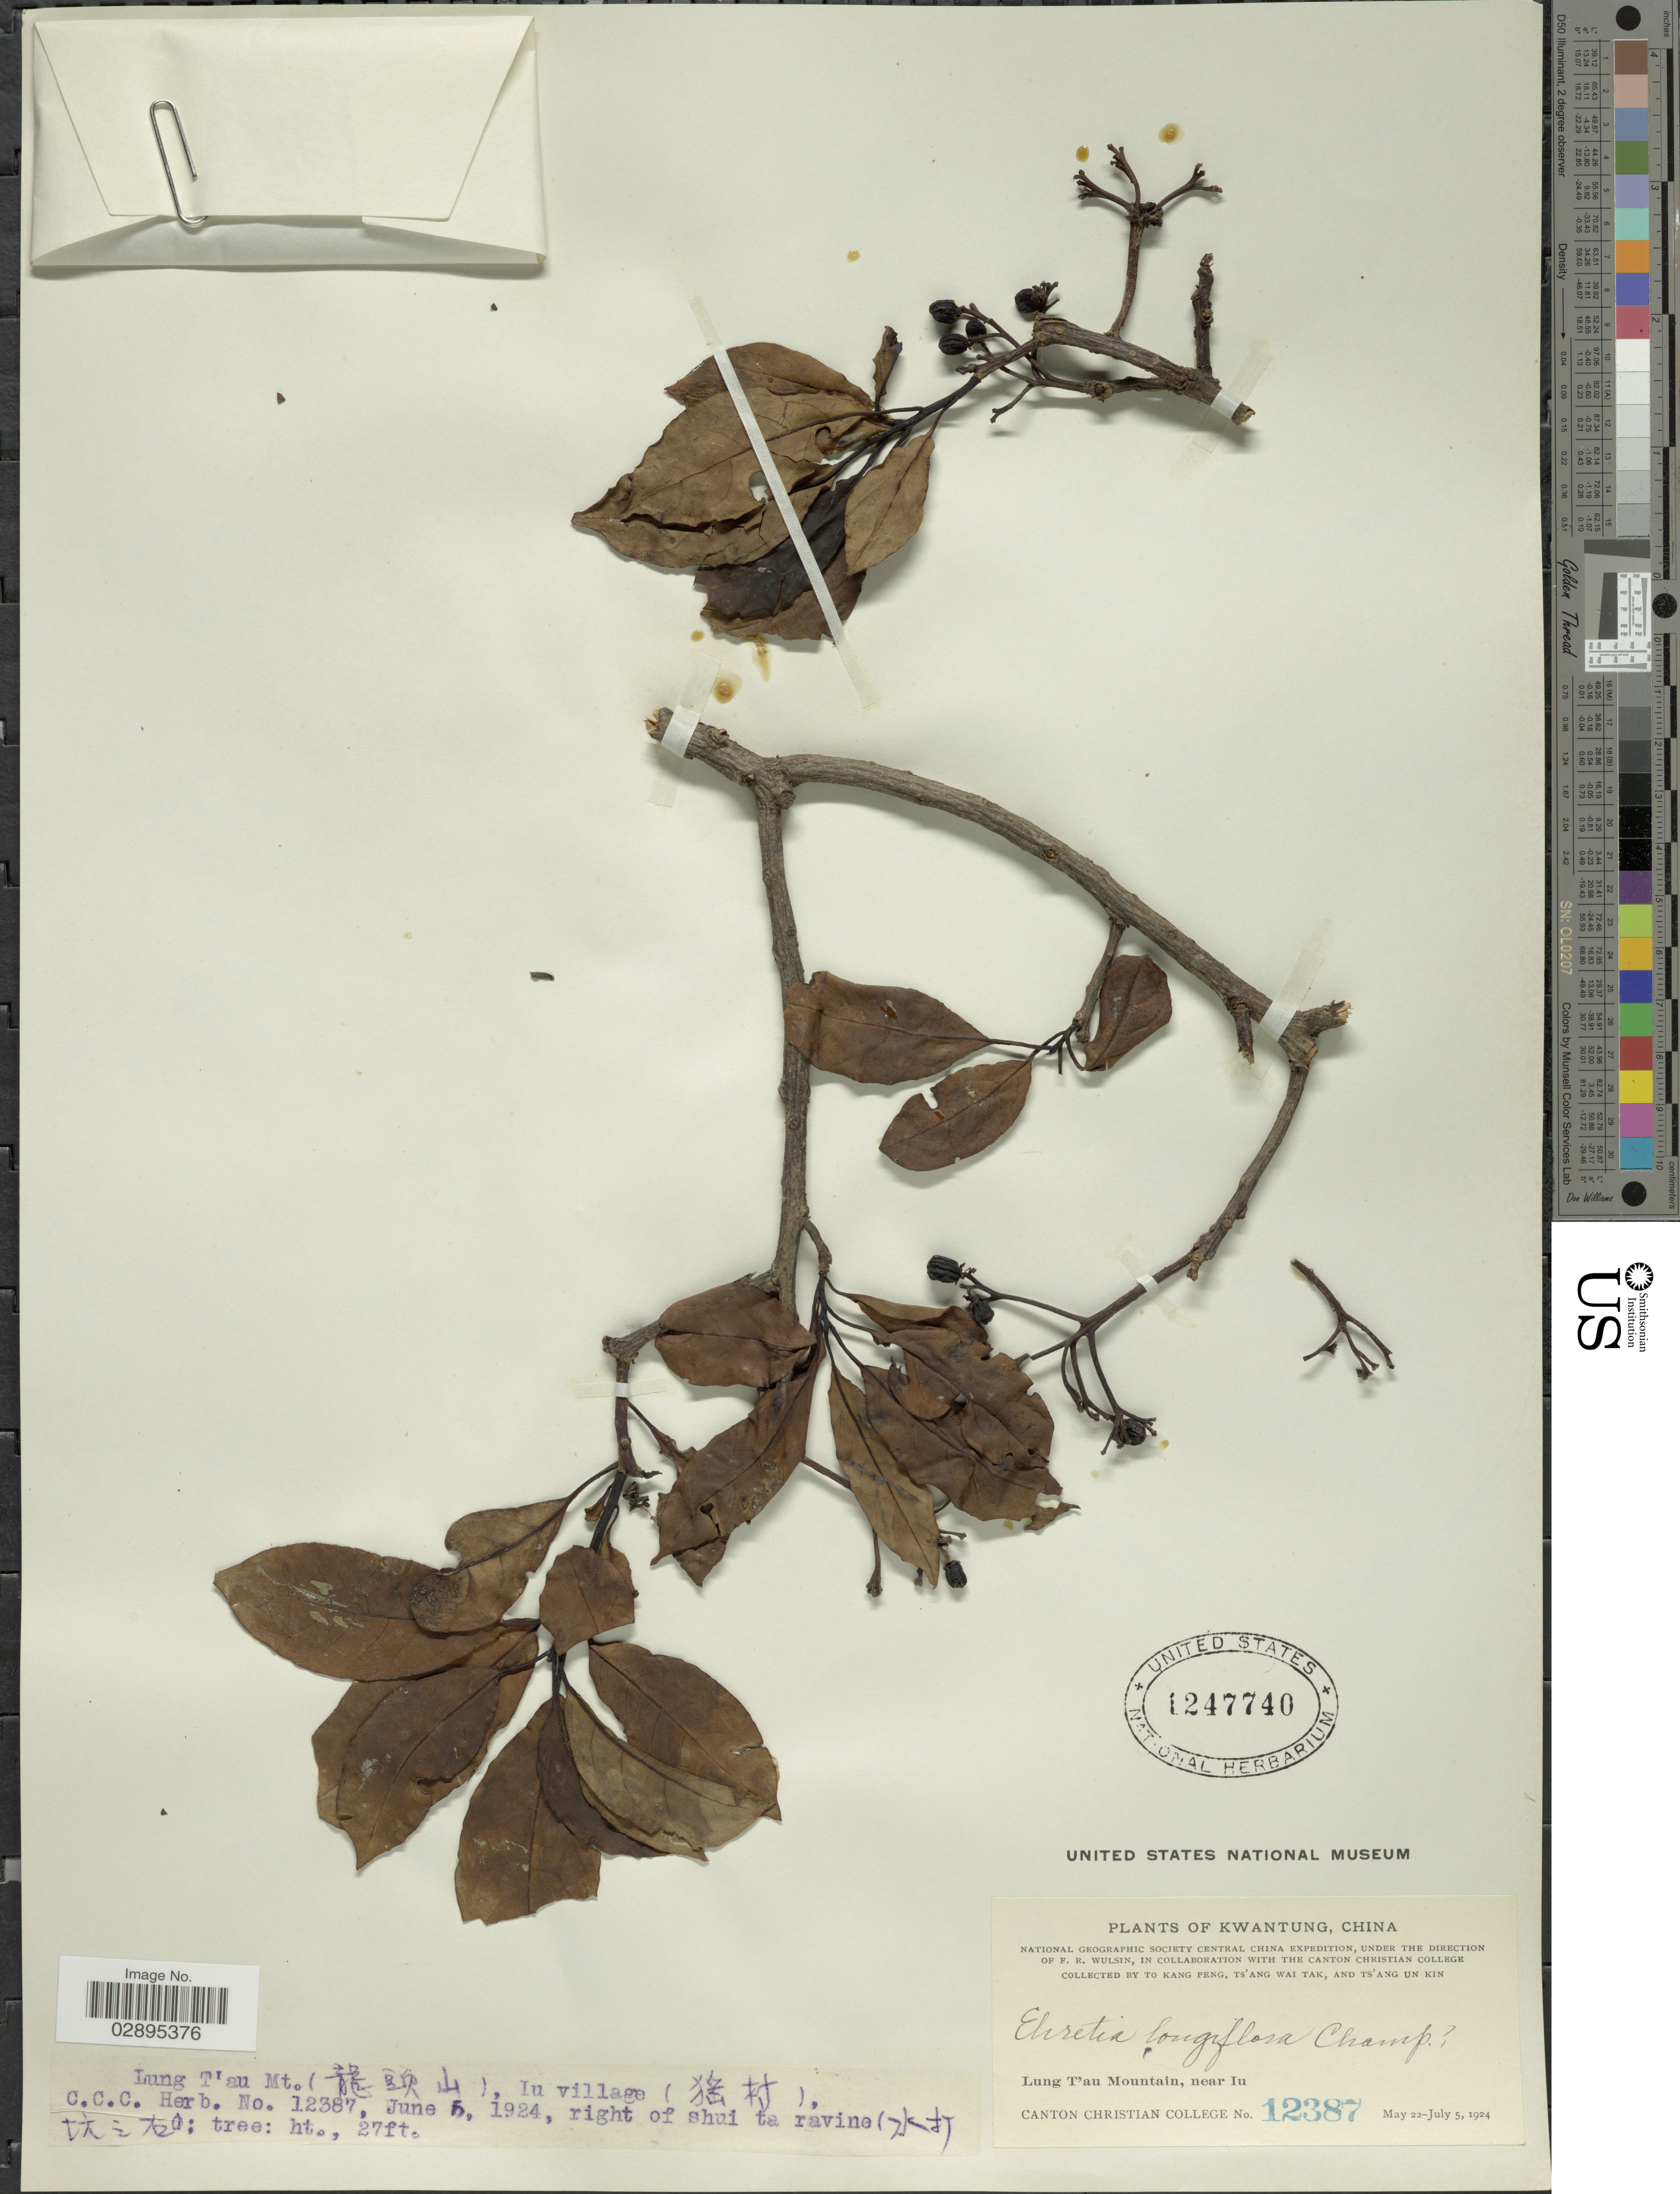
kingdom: Plantae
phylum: Tracheophyta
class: Magnoliopsida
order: Boraginales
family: Ehretiaceae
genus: Ehretia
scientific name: Ehretia longiflora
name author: Champ. ex Benth.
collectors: T. K. Peng, W. T. Tsang & Ts' Ang Un Kin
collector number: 12387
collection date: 1924-06-05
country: China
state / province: Guangdong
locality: Kwangtung. Lung T'au Mountain, near Iu village (X).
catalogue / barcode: US 1247740